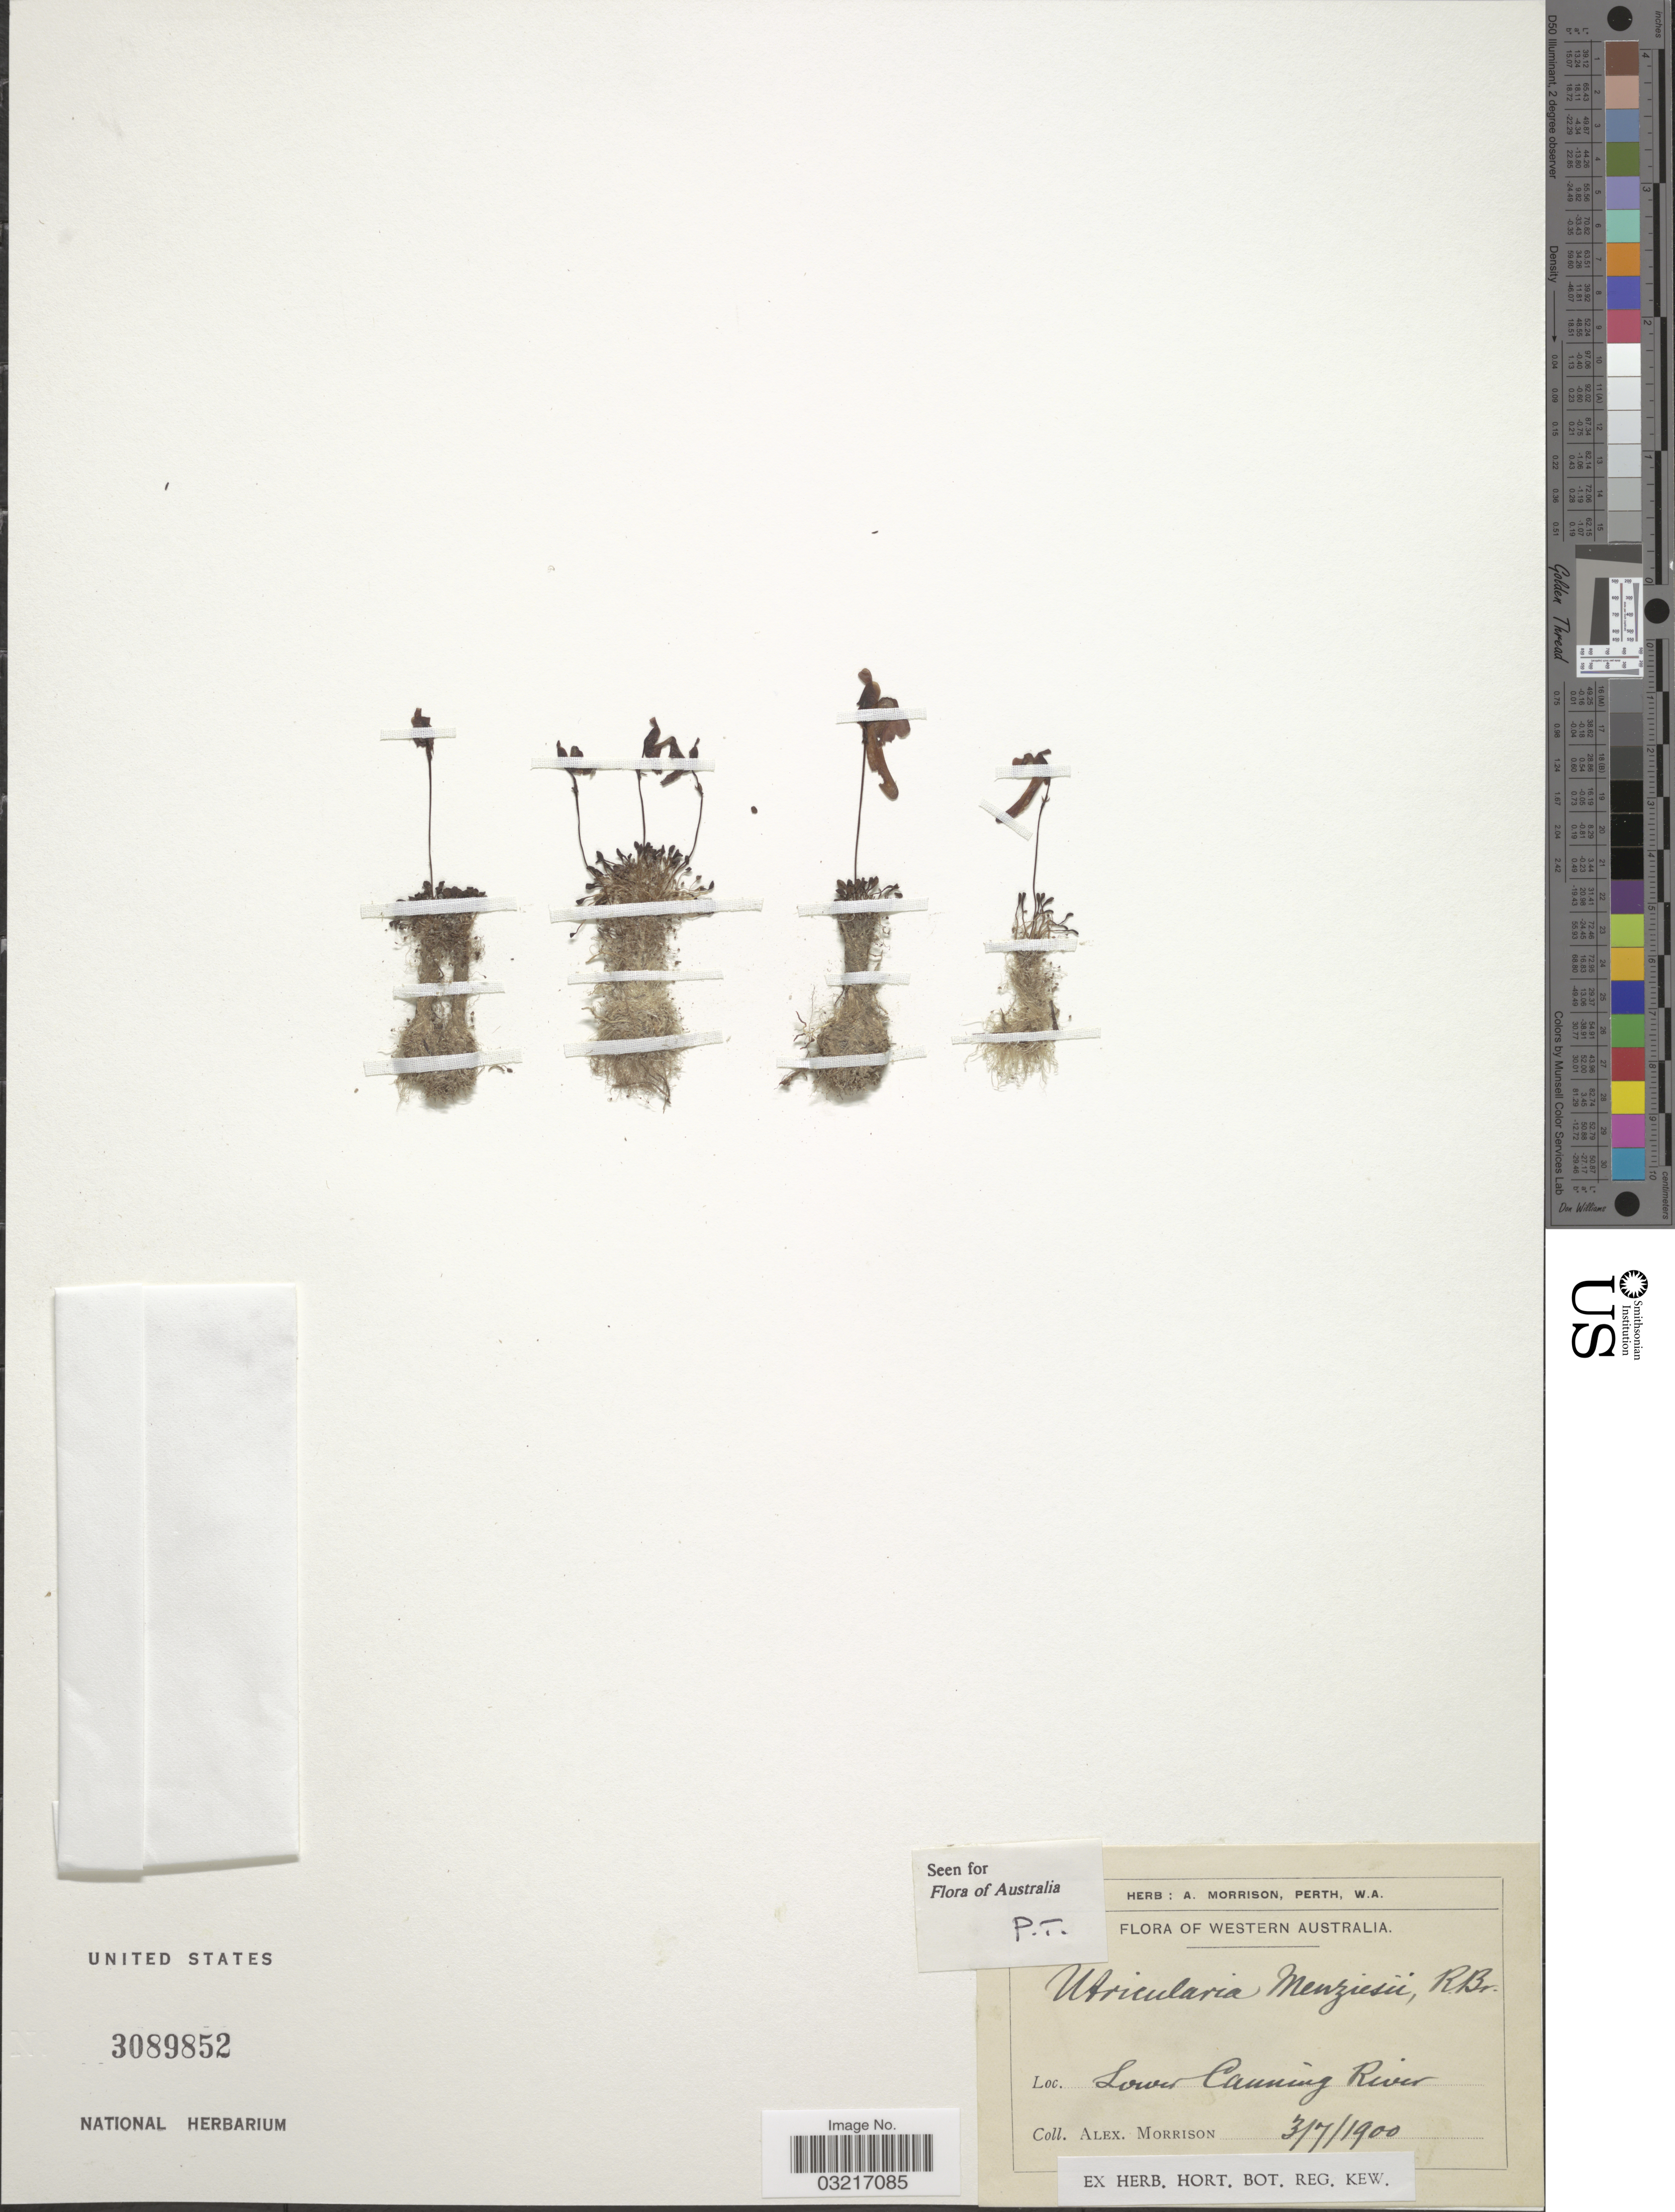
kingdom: Plantae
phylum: Tracheophyta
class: Magnoliopsida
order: Lamiales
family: Lentibulariaceae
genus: Utricularia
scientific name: Utricularia menziesii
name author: R. Br.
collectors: A. Morrison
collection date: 1900-07-03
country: Australia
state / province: Western Australia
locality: Lower Canning River.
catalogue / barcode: US 3089852